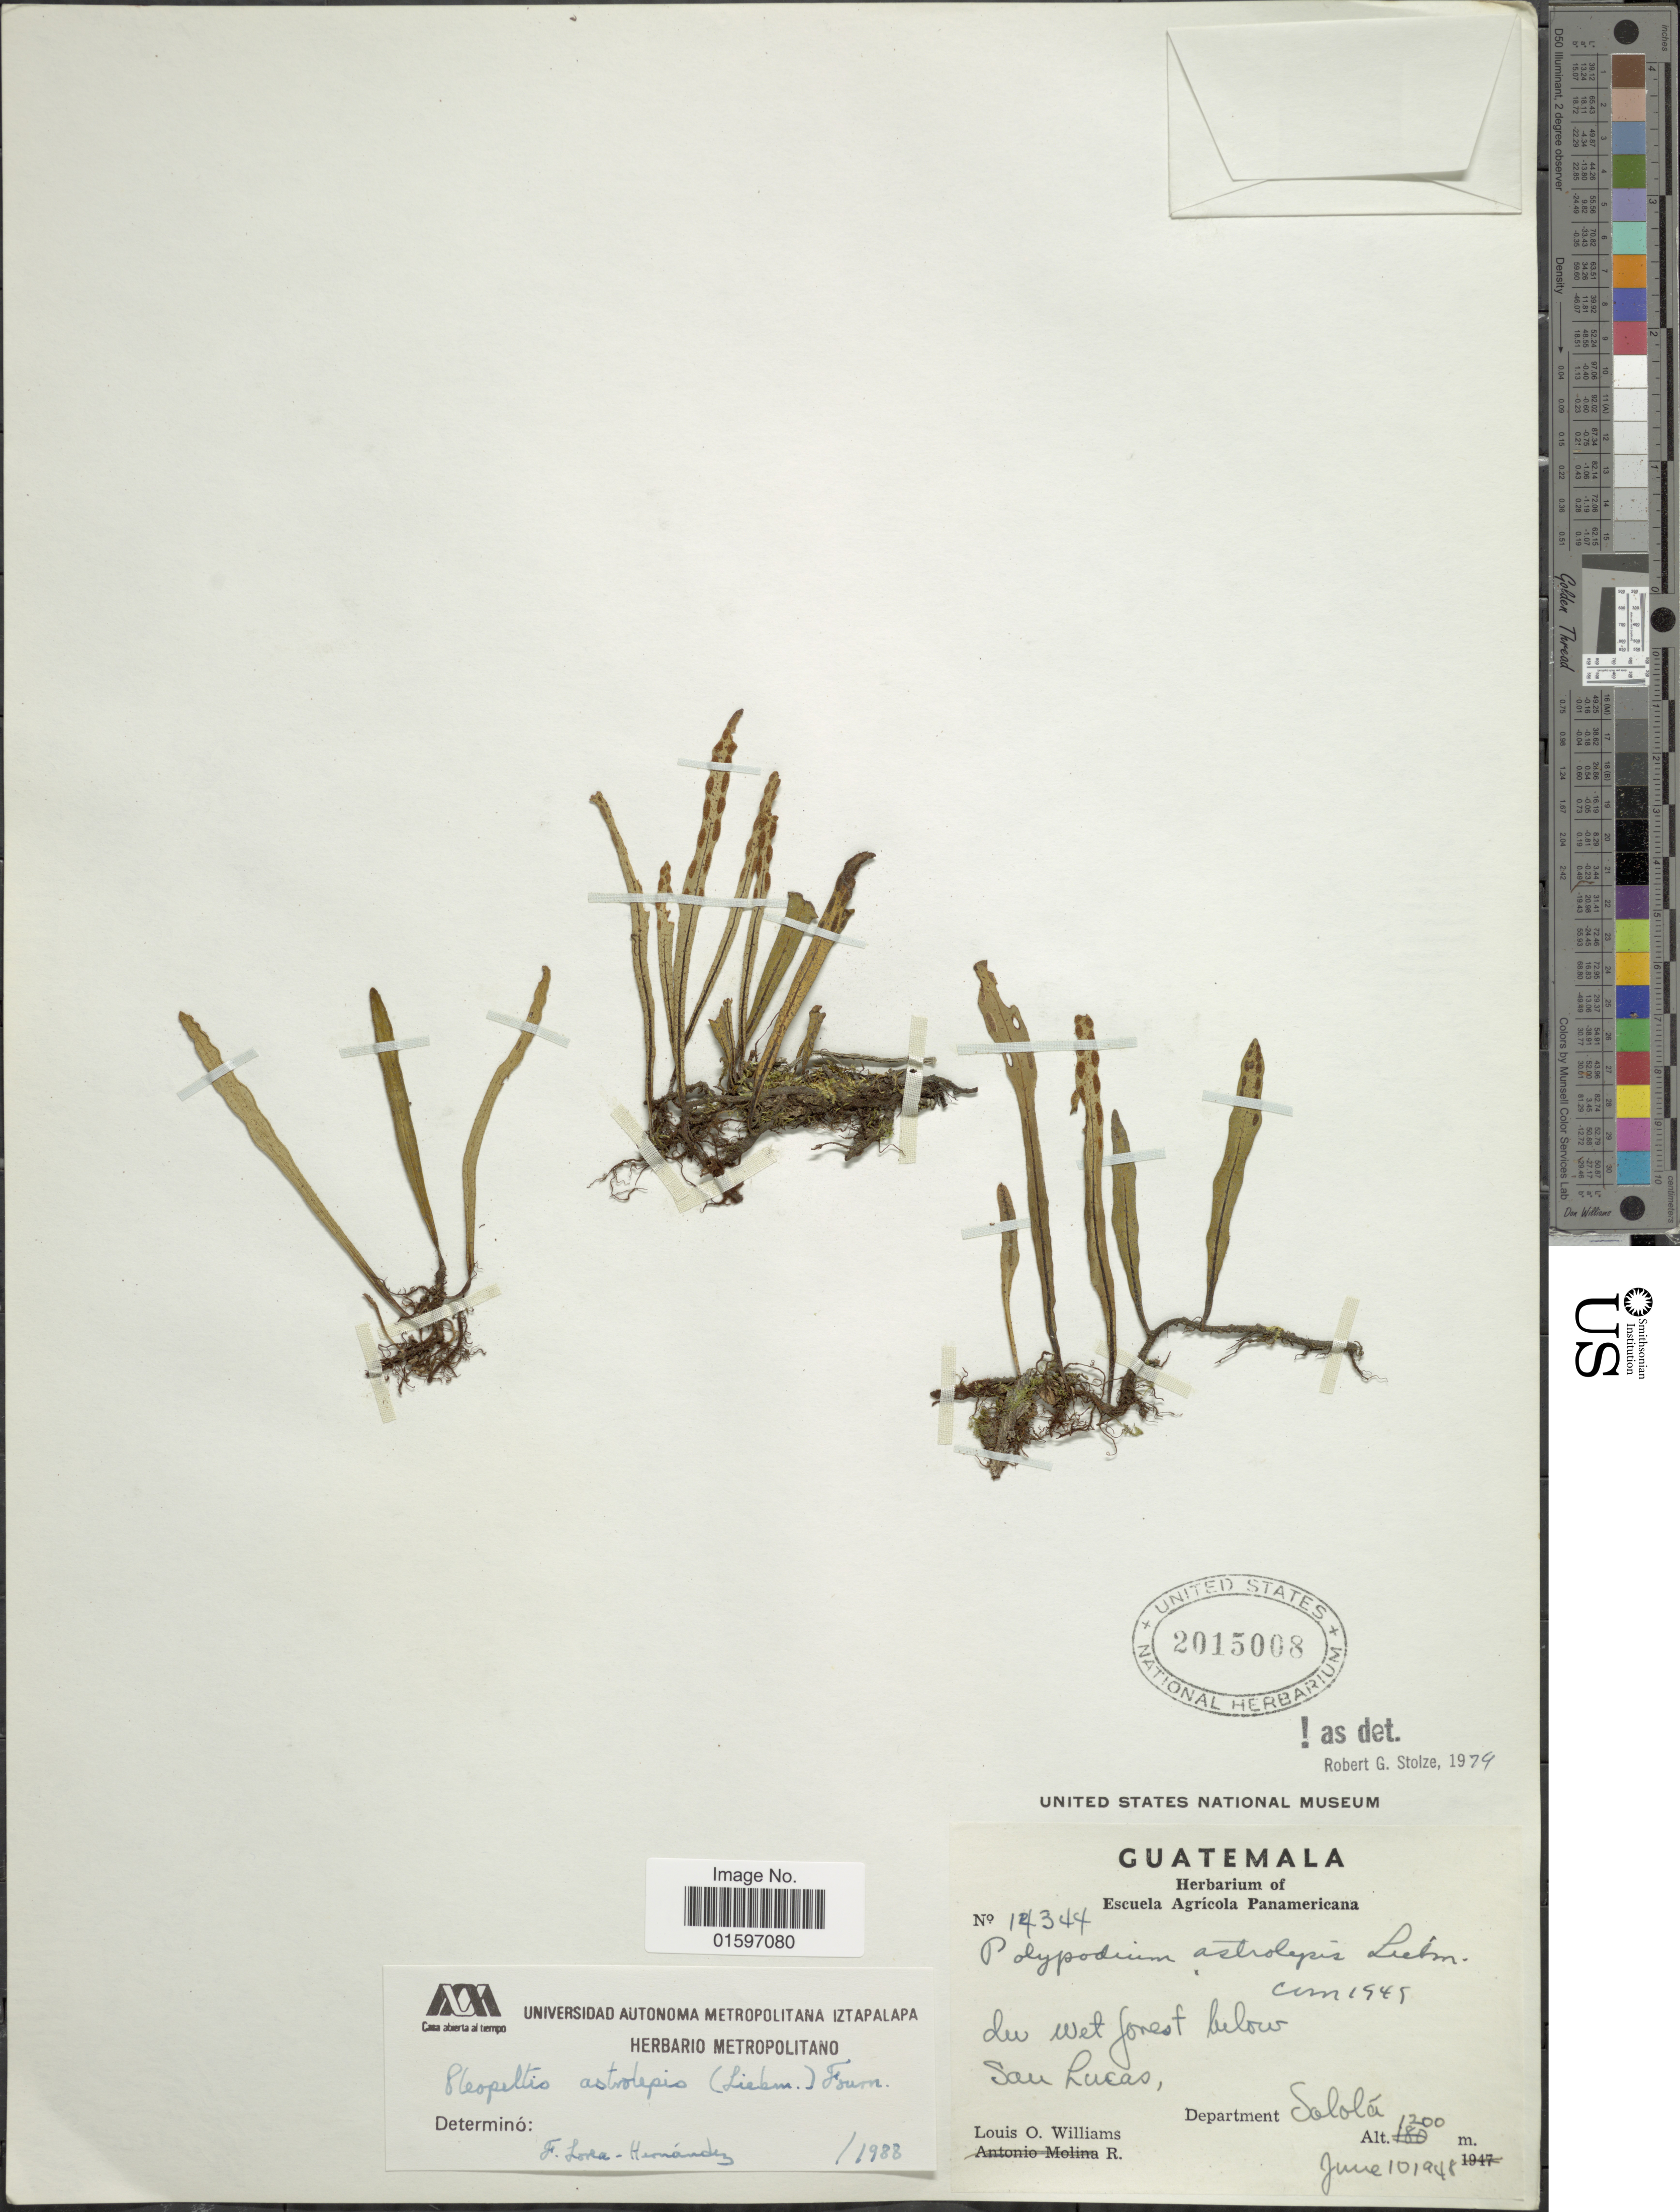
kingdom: Plantae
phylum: Tracheophyta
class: Polypodiopsida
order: Polypodiales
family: Polypodiaceae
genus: Pleopeltis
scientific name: Pleopeltis astrolepis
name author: (Liebm.) E. Fourn.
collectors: L. O. Williams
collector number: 14344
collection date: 1948-06-10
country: Guatemala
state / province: Sololá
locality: Wet forest below San Lucas, Department Sololá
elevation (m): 1200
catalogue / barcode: US 2015008